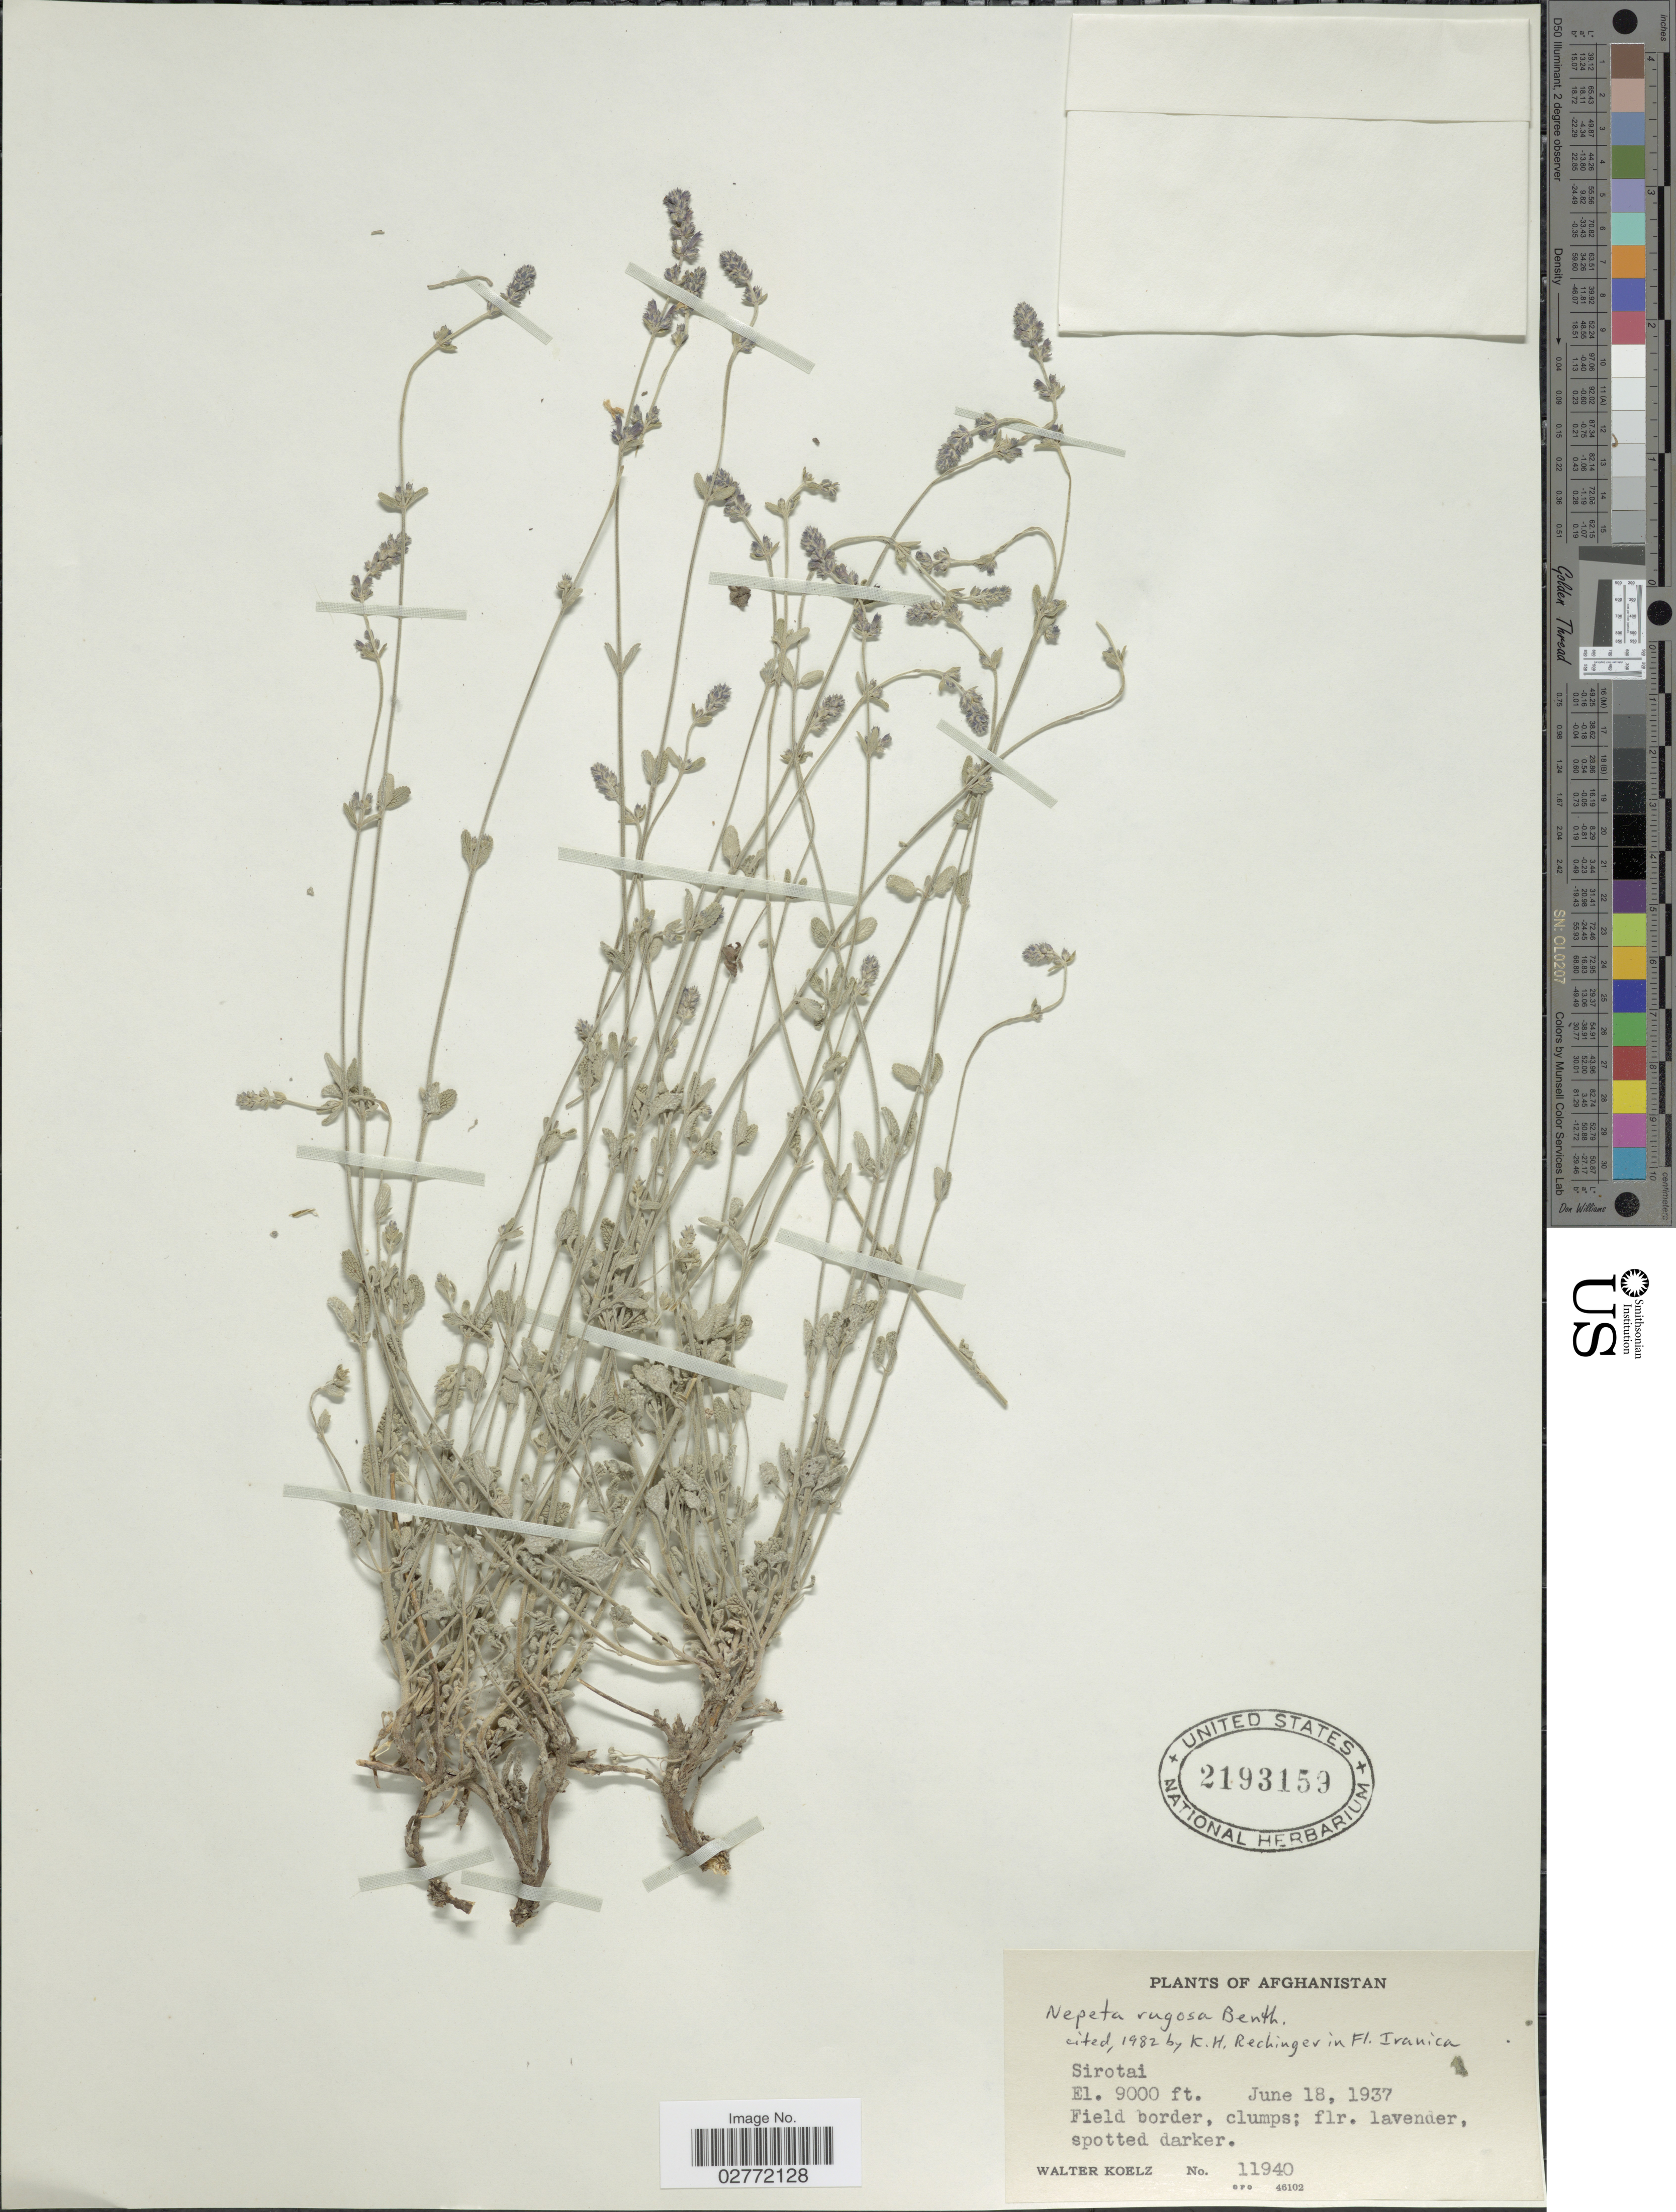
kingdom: Plantae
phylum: Tracheophyta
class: Magnoliopsida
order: Lamiales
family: Lamiaceae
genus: Nepeta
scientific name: Nepeta rugosa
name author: Benth.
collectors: W. N. Koelz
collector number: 11940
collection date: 1937-06-18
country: Afghanistan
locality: Sirotai.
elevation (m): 2743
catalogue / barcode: US 2193159